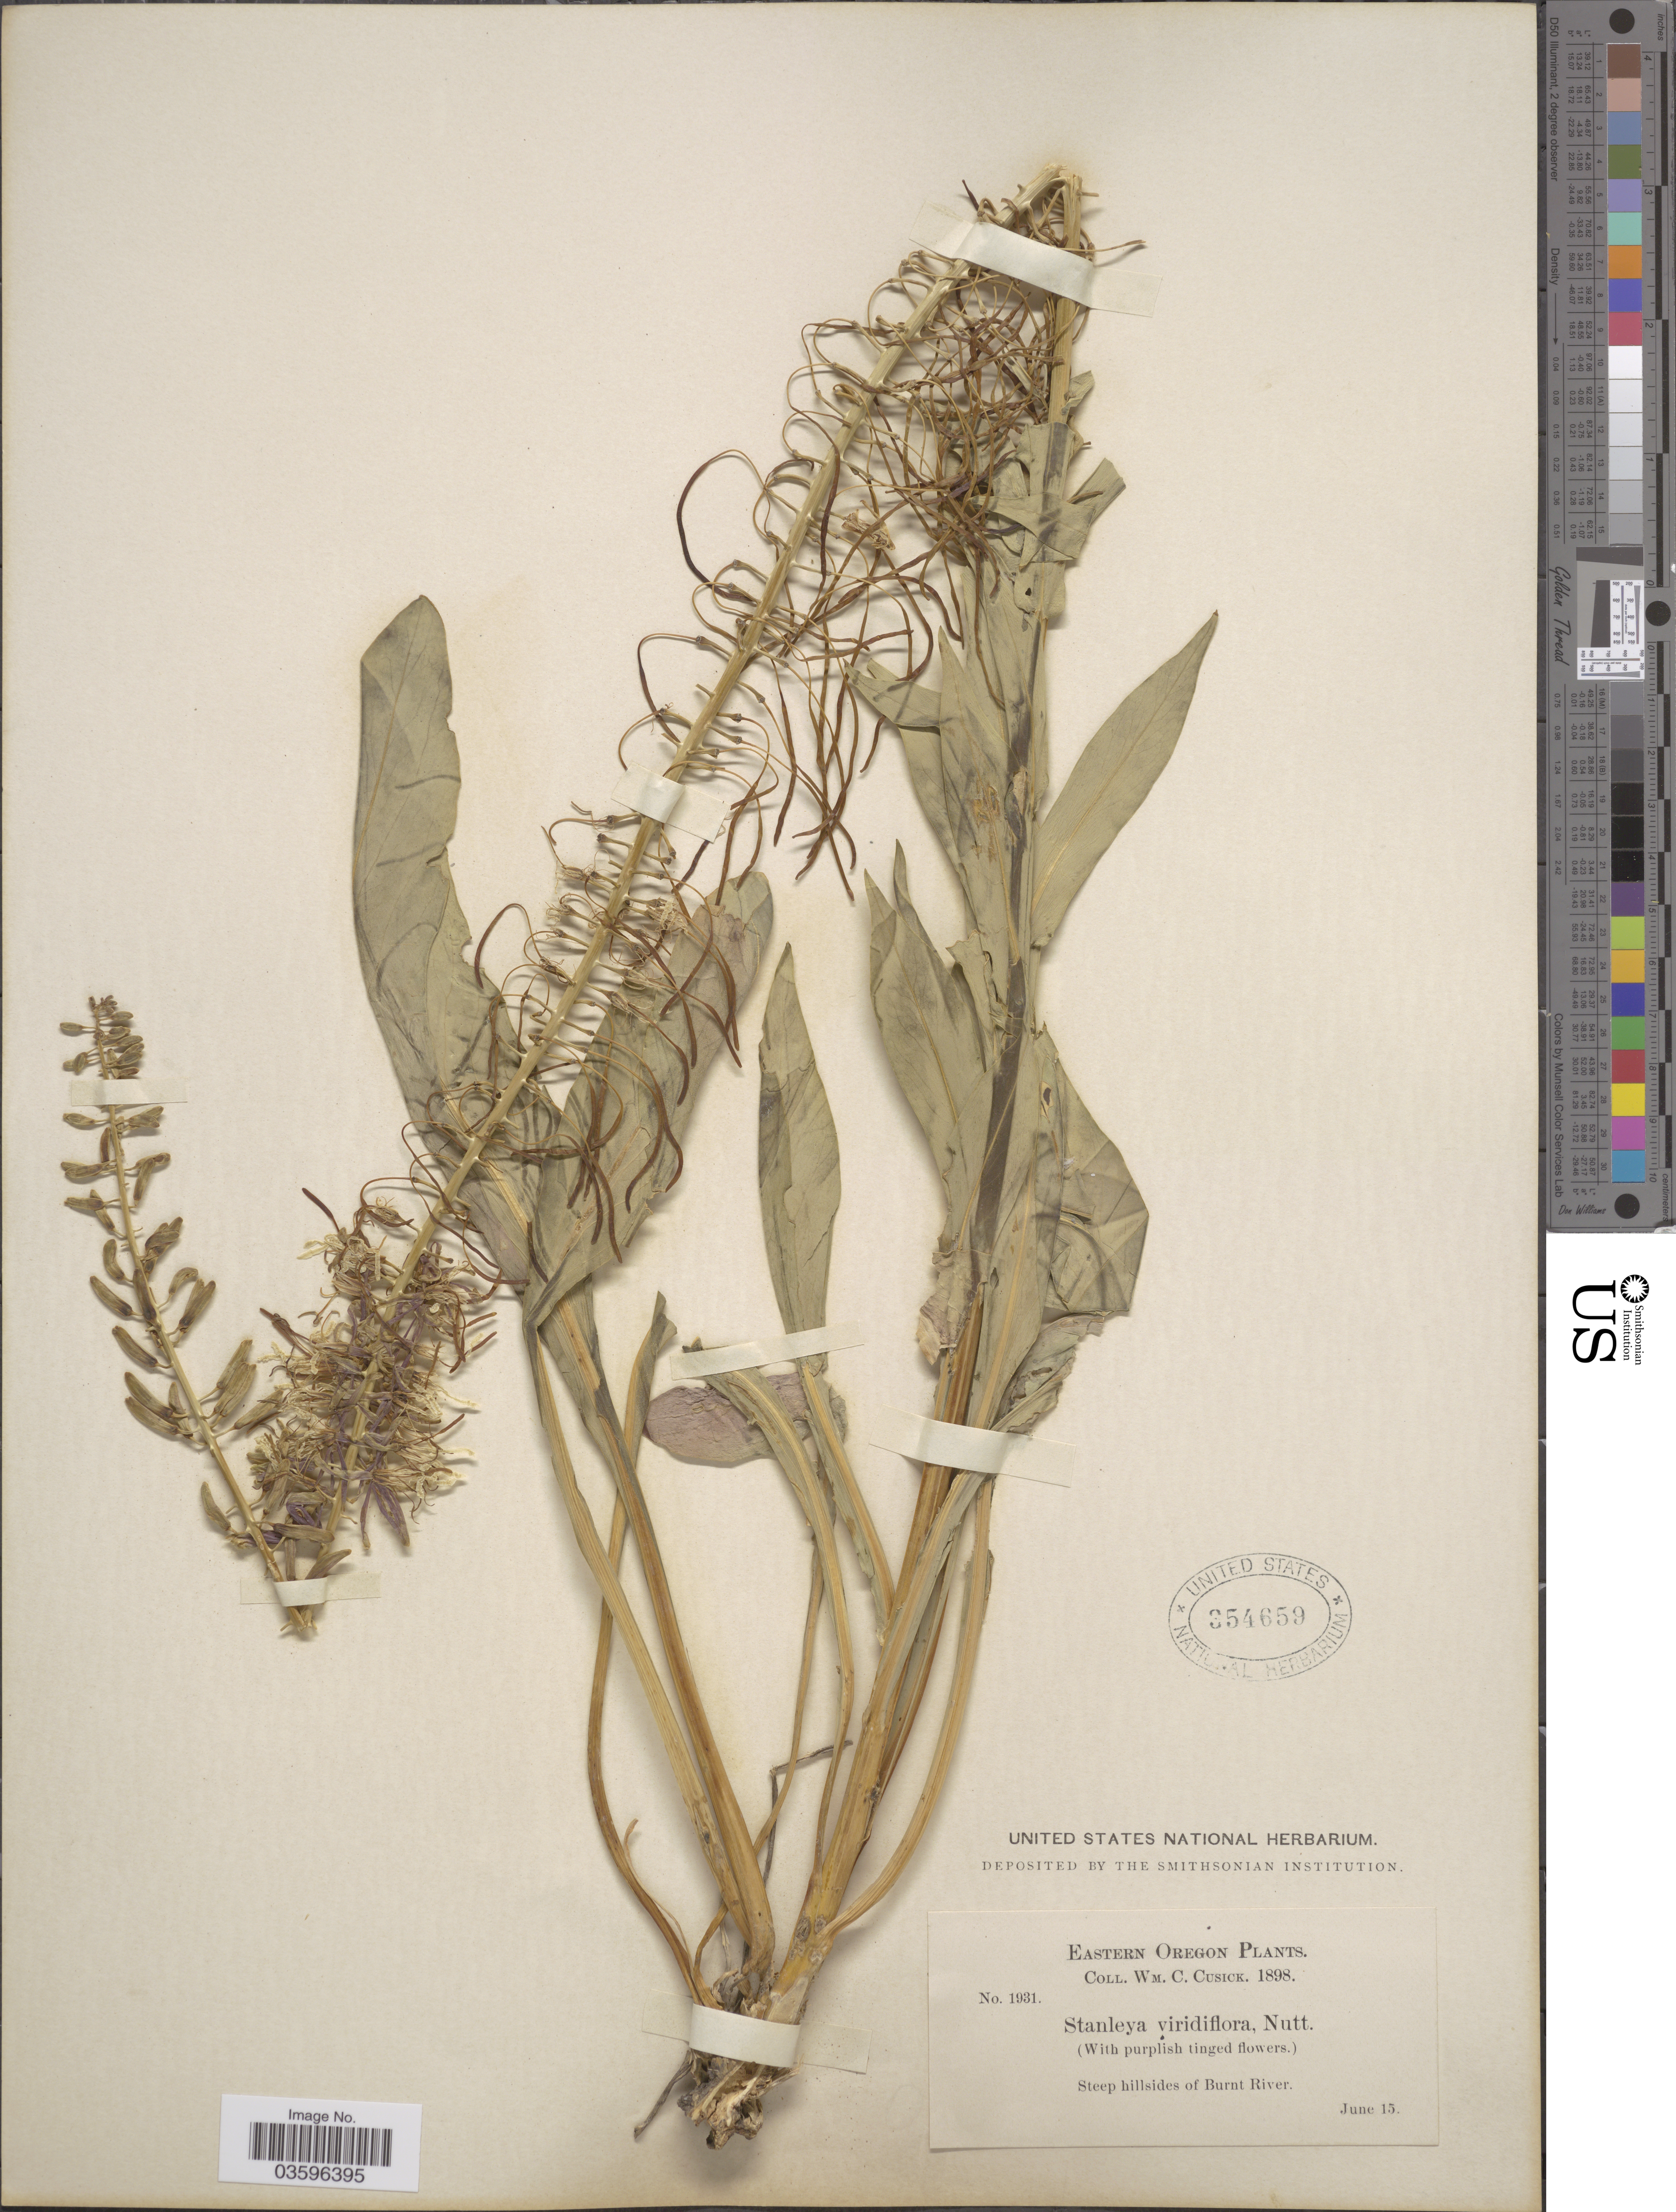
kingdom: Plantae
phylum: Tracheophyta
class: Magnoliopsida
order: Brassicales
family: Brassicaceae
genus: Stanleya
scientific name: Stanleya viridiflora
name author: Nutt.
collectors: W. C. Cusick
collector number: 1931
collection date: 1898-06-15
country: United States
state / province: Oregon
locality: Eastern Oregon. Steep hillsided of Burnt River.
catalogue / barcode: US 354659